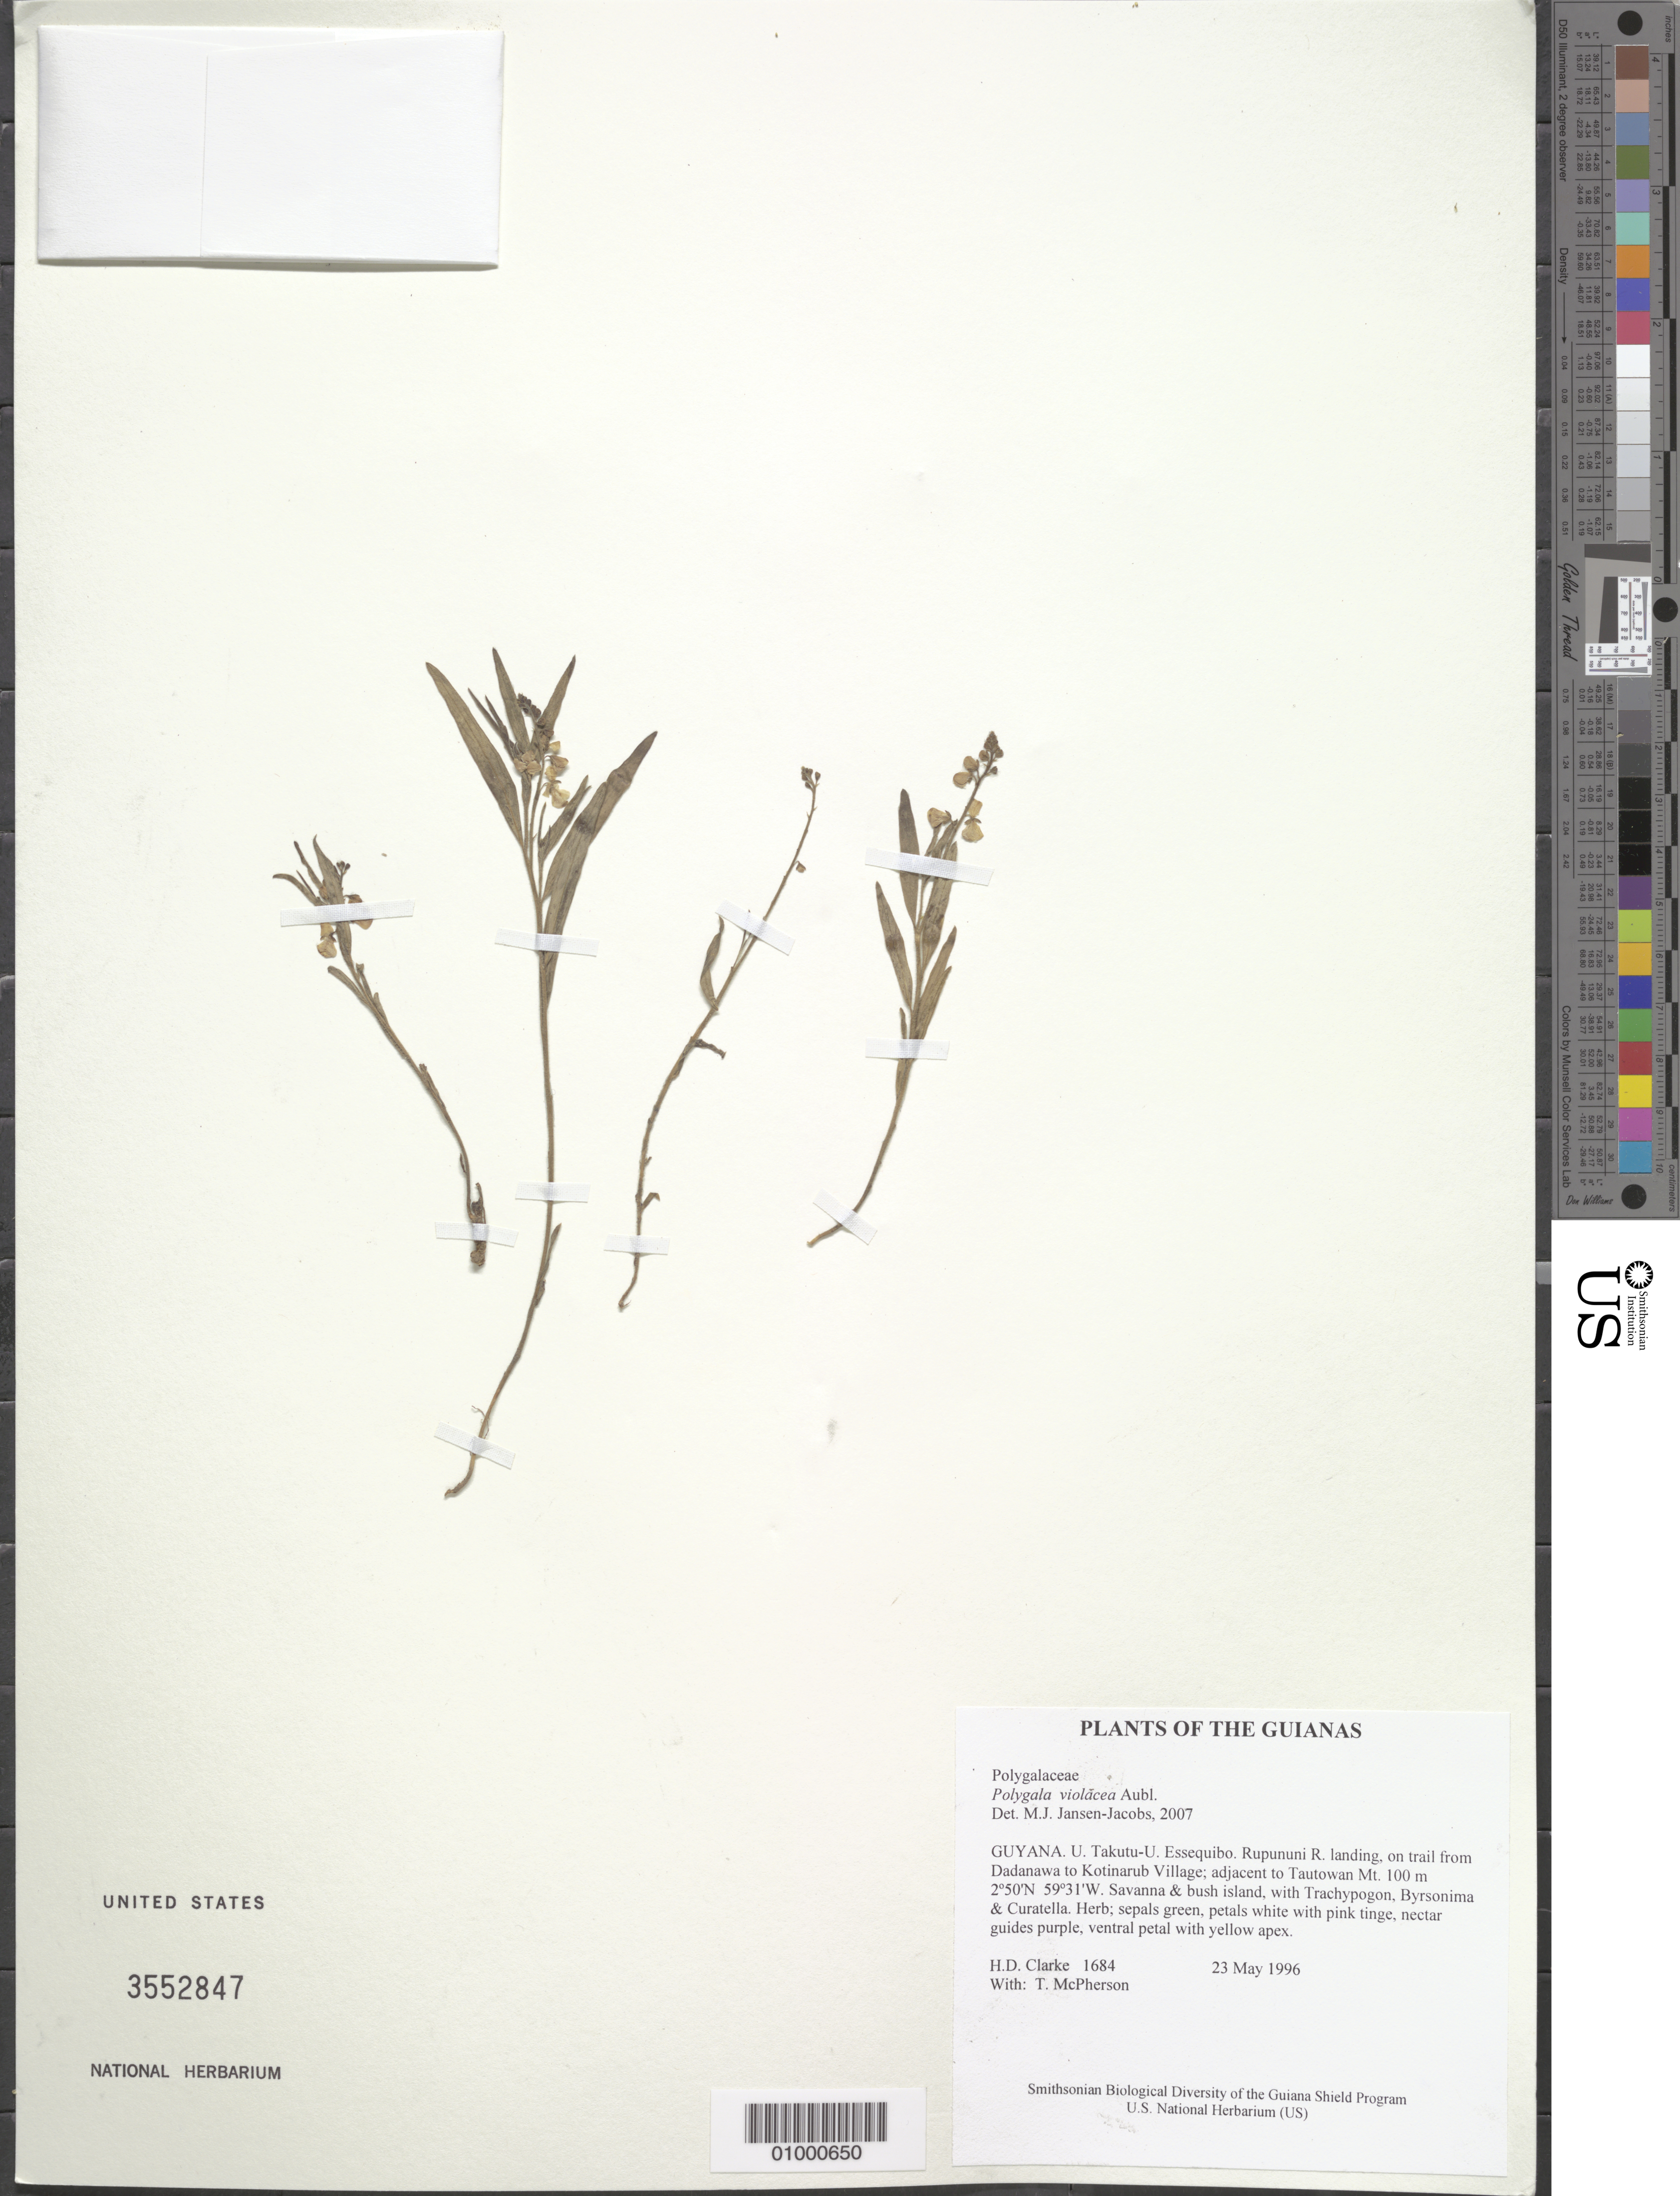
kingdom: Plantae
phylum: Tracheophyta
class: Magnoliopsida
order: Fabales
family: Polygalaceae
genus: Asemeia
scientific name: Asemeia violacea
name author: (Aubl.) J.F.B. Pastore & J.R. Abbott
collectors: H. D. Clarke & T. McPherson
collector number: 1684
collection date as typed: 23 May 1996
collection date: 1996-05-23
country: Guyana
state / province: U. Takutu-U. Essequibo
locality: Rupununi R. landing, on trail from Dadanawa to Kotinarub Village; adjacent to Tautowan Mt.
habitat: Savanna & bush island, with Trachypogon, Byrsonima & Curatella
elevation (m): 100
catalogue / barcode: US 3552847